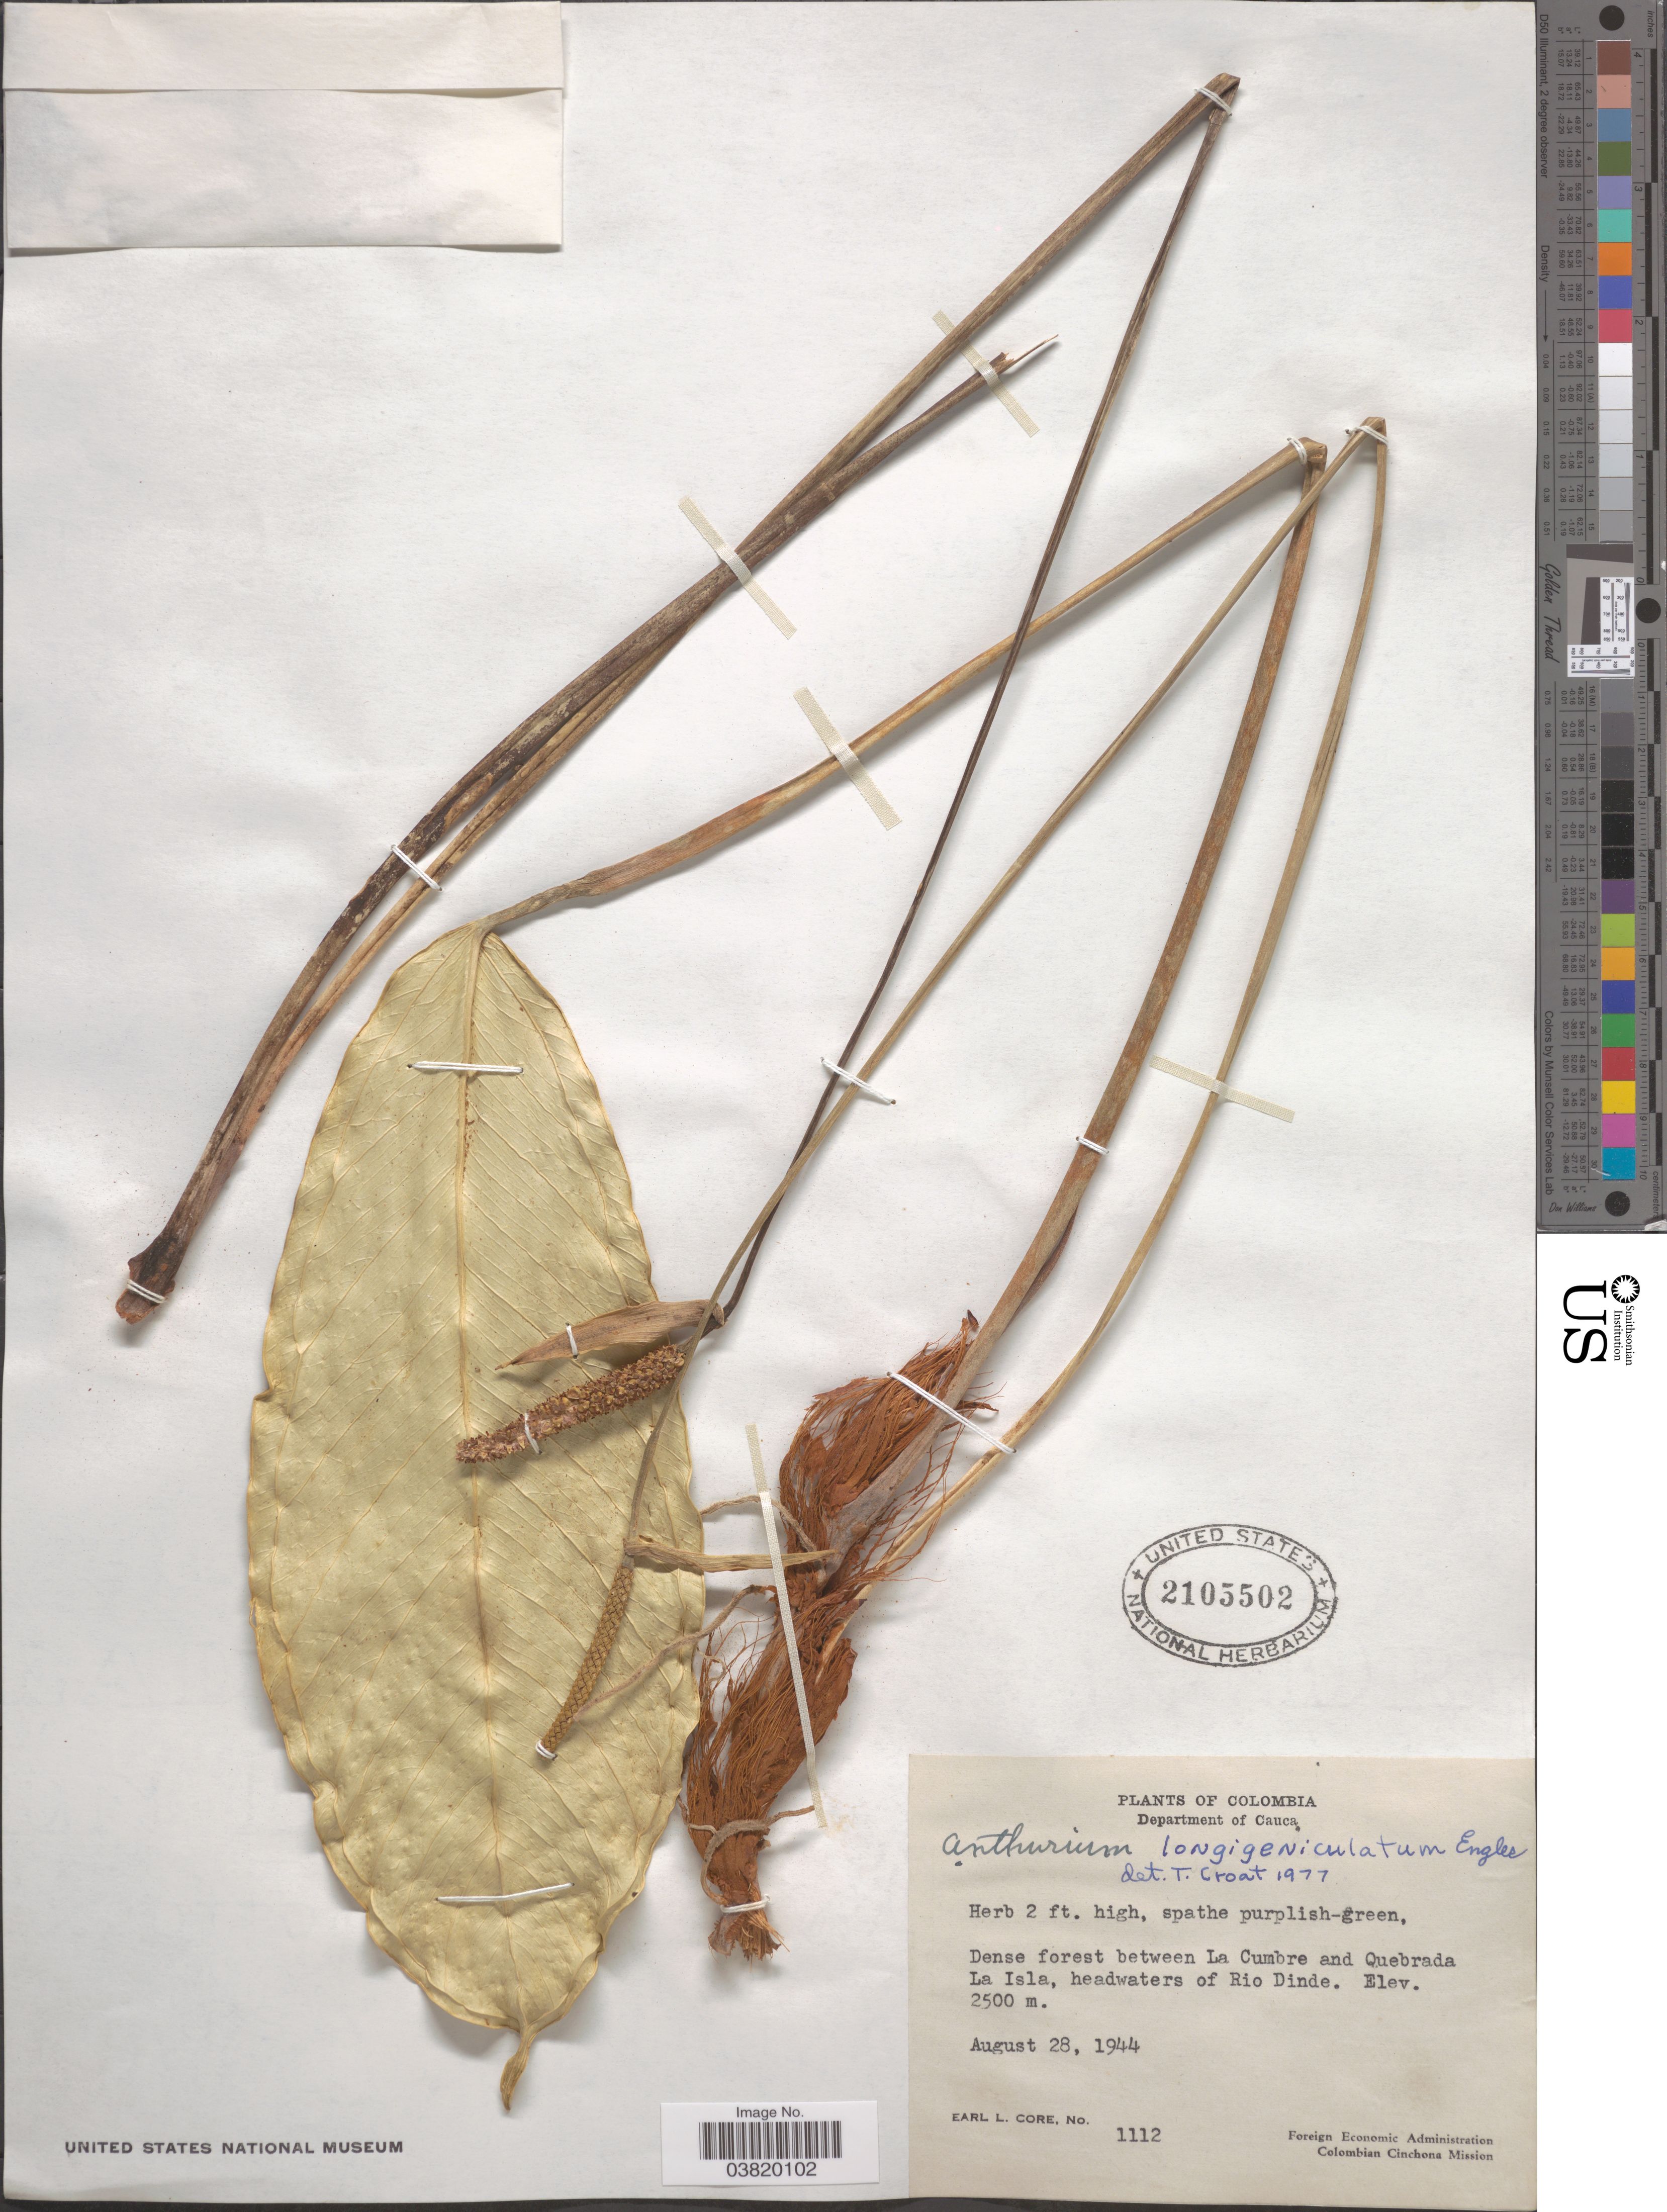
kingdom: Plantae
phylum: Tracheophyta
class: Liliopsida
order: Alismatales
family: Araceae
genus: Anthurium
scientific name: Anthurium longegeniculatum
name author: Engl.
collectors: E. L. Core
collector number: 1112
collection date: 1944-08-28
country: Colombia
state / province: Cauca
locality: Department of Cauca. Dense forest between La Cumbre and Quebrada La Isla, headwaters of Rio Dinde.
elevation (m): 2500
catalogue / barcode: US 2105502